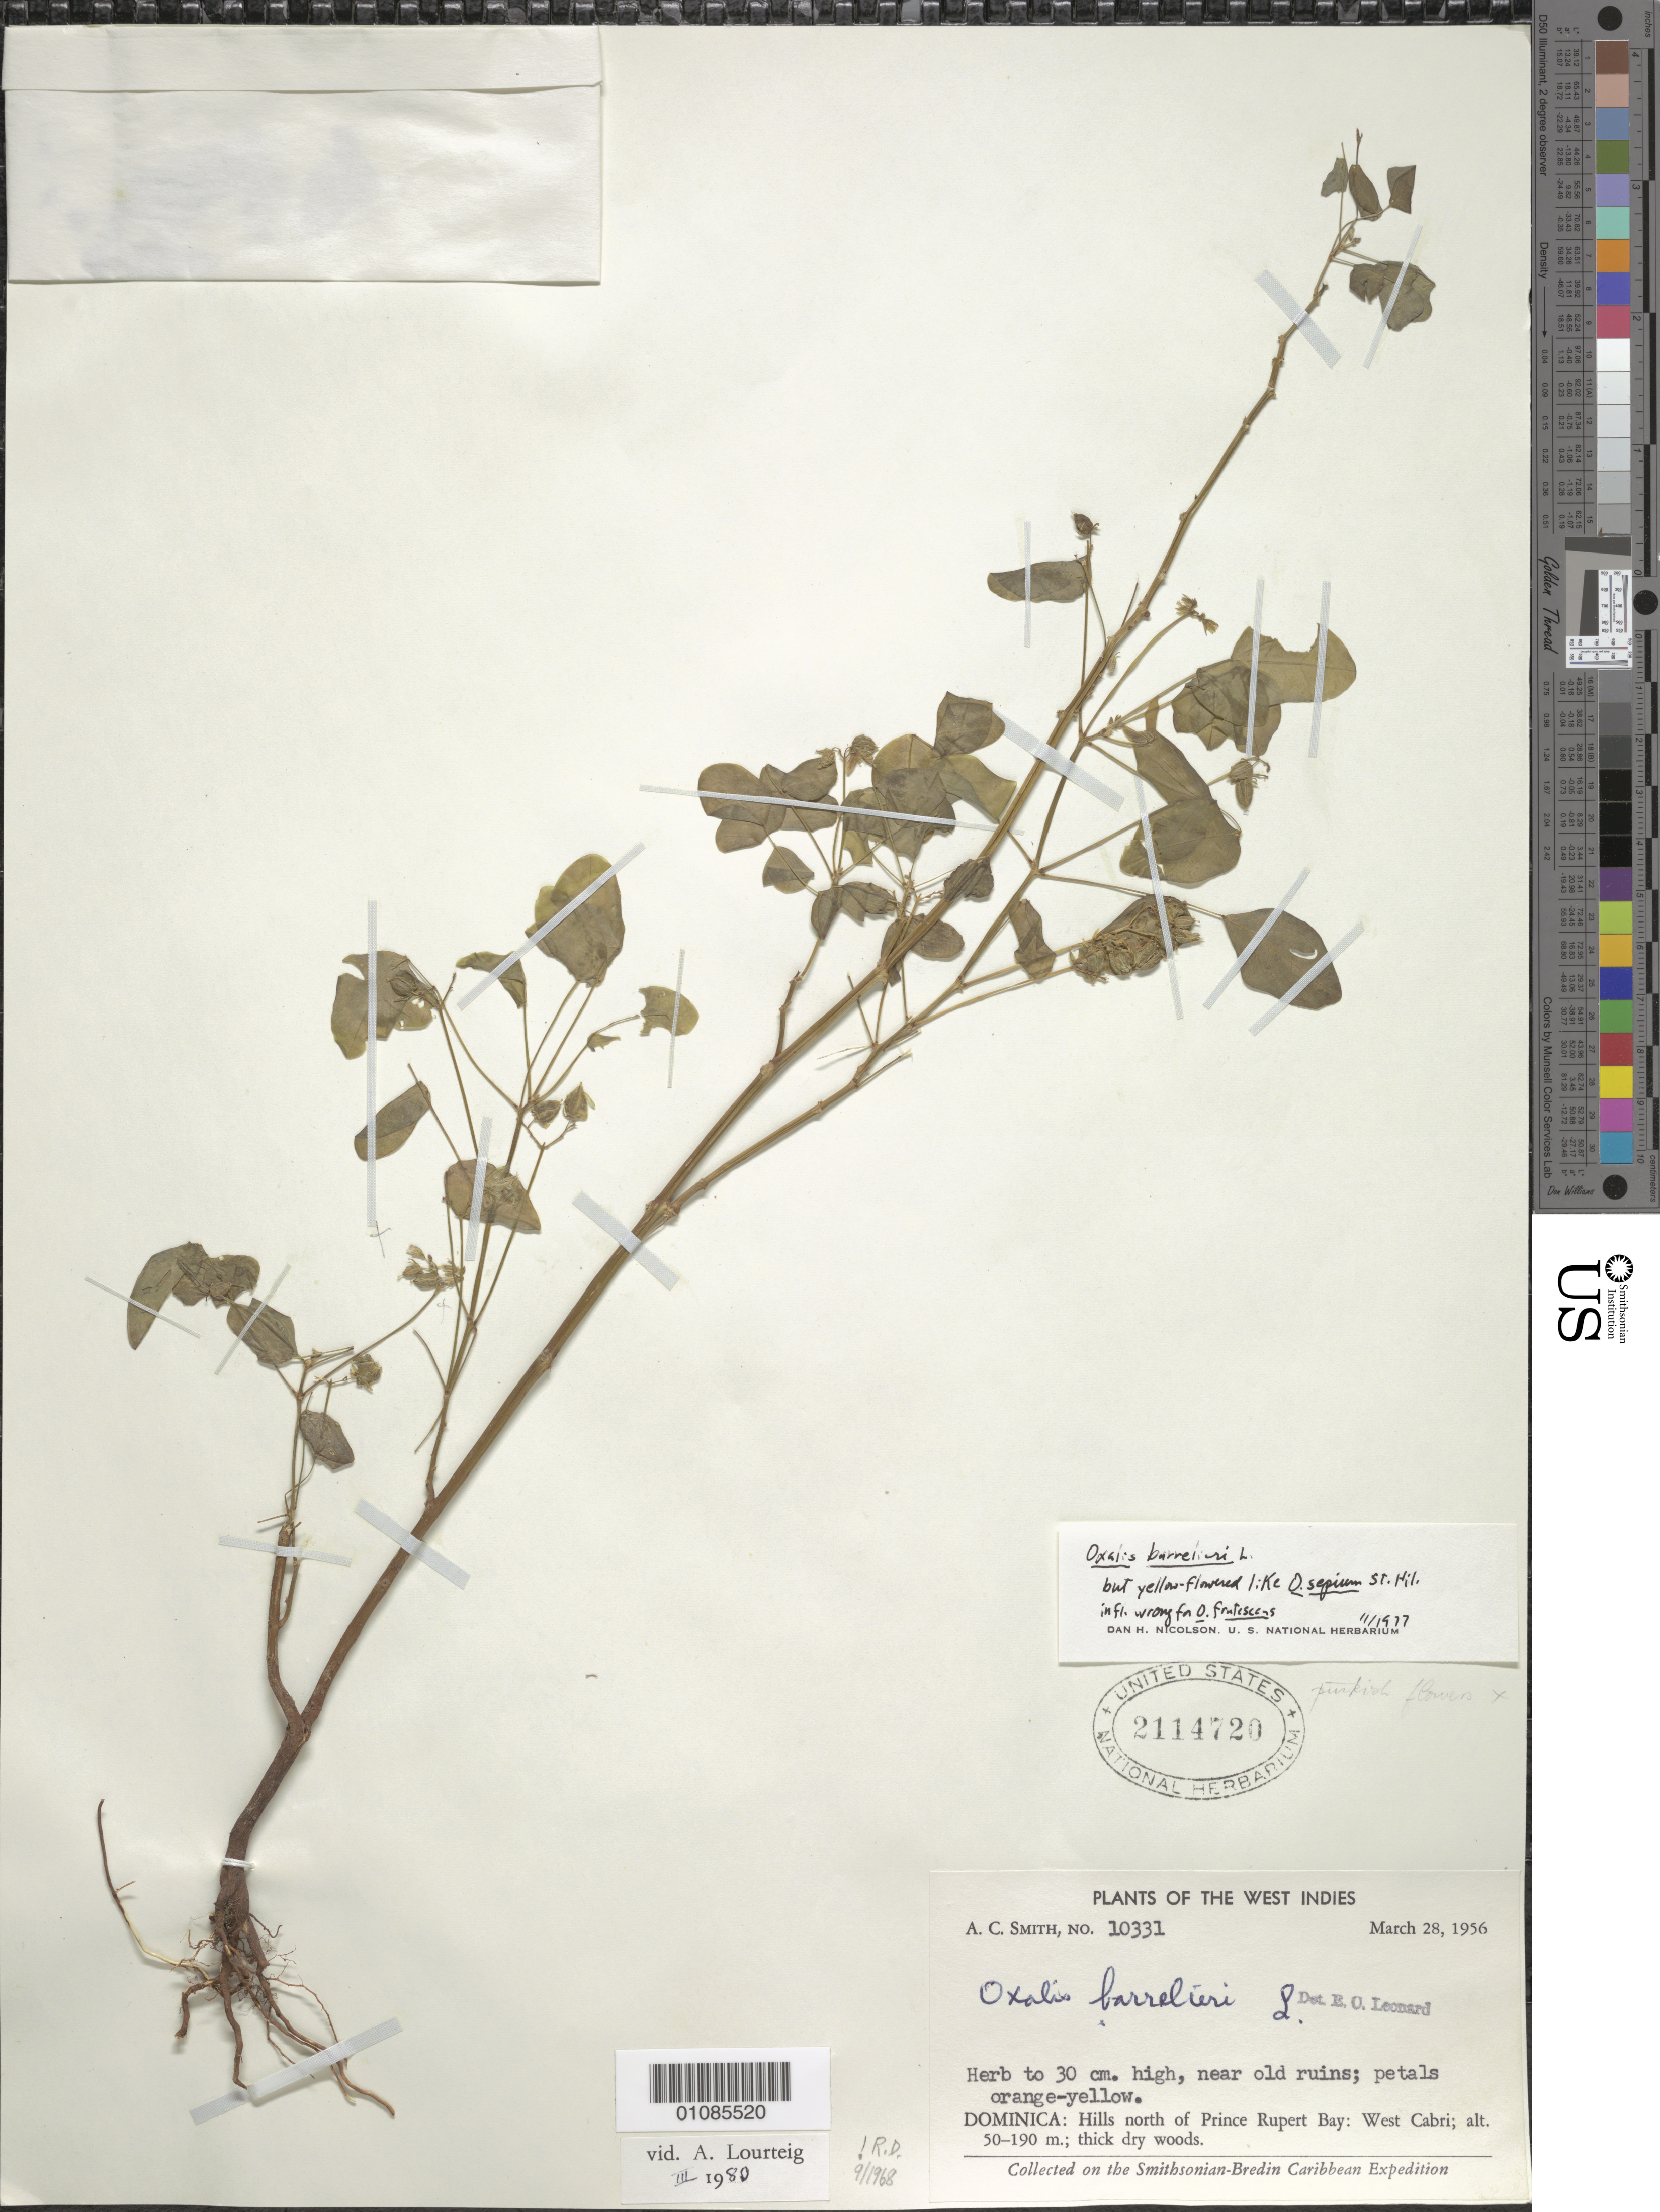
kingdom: Plantae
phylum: Tracheophyta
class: Magnoliopsida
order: Oxalidales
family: Oxalidaceae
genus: Oxalis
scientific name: Oxalis barrelieri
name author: L.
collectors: A. C. Smith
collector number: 10331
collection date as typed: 28 Mar 1956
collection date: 1956-03-28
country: Dominica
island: Dominica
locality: Hills N of Prince Rupert Bay: W Cabri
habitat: Thick Dry woods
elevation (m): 50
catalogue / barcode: US 2114720